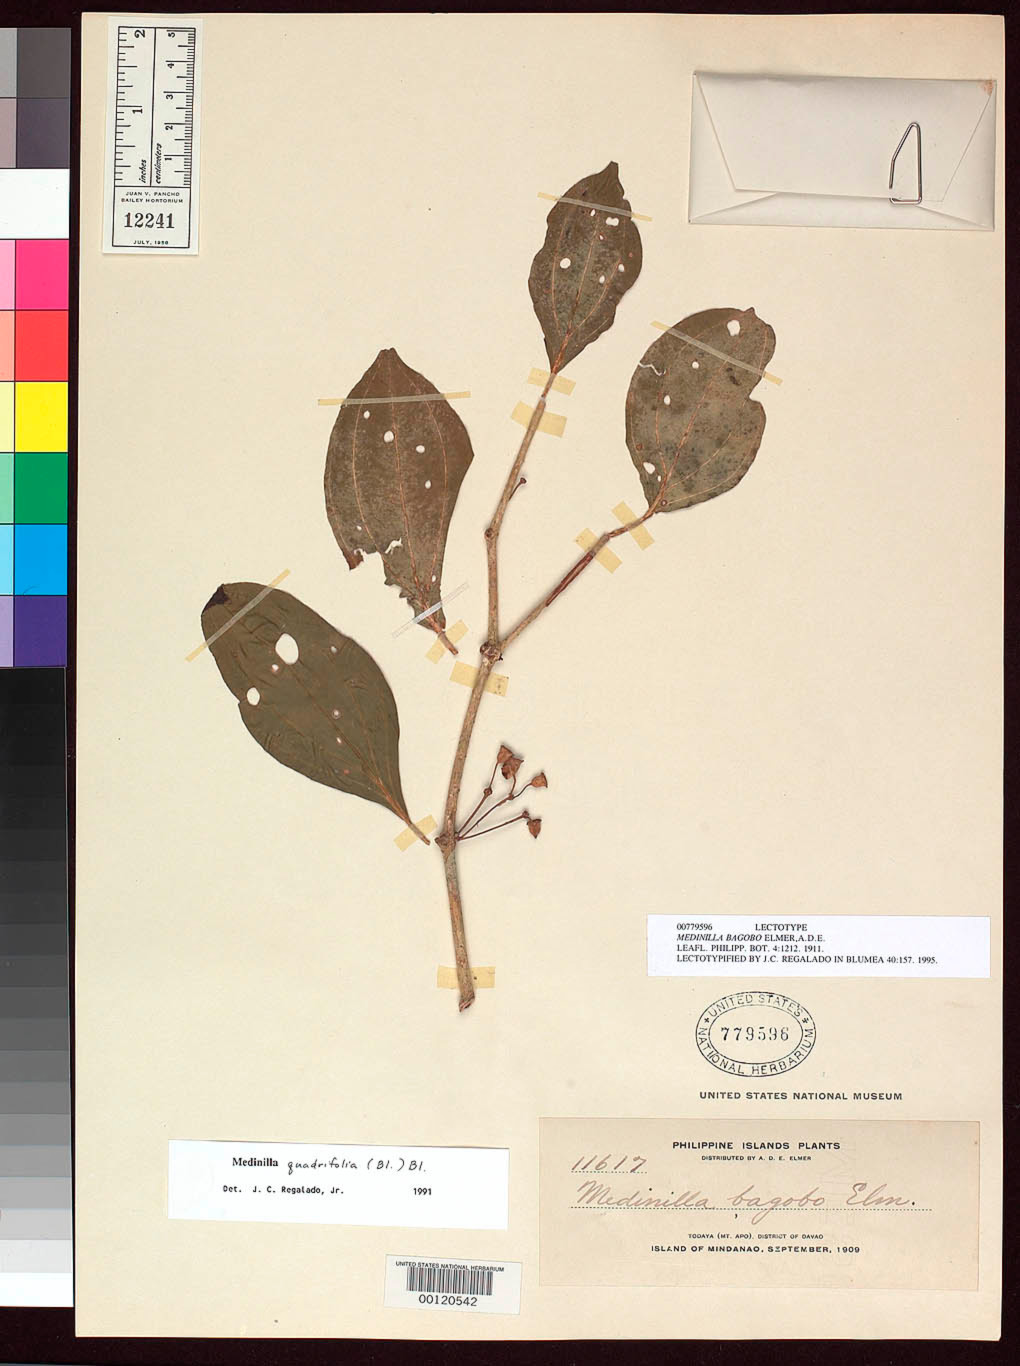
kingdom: Plantae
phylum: Tracheophyta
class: Magnoliopsida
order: Myrtales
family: Melastomataceae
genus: Medinilla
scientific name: Medinilla bagobo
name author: Elmer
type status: Lectotype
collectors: A. D. E. Elmer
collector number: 11617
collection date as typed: Sep 1909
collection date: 1909-09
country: Philippines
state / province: Davao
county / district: Davao del Sur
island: Mindanao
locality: Todaya, Mt. Apo.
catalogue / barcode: US 779596